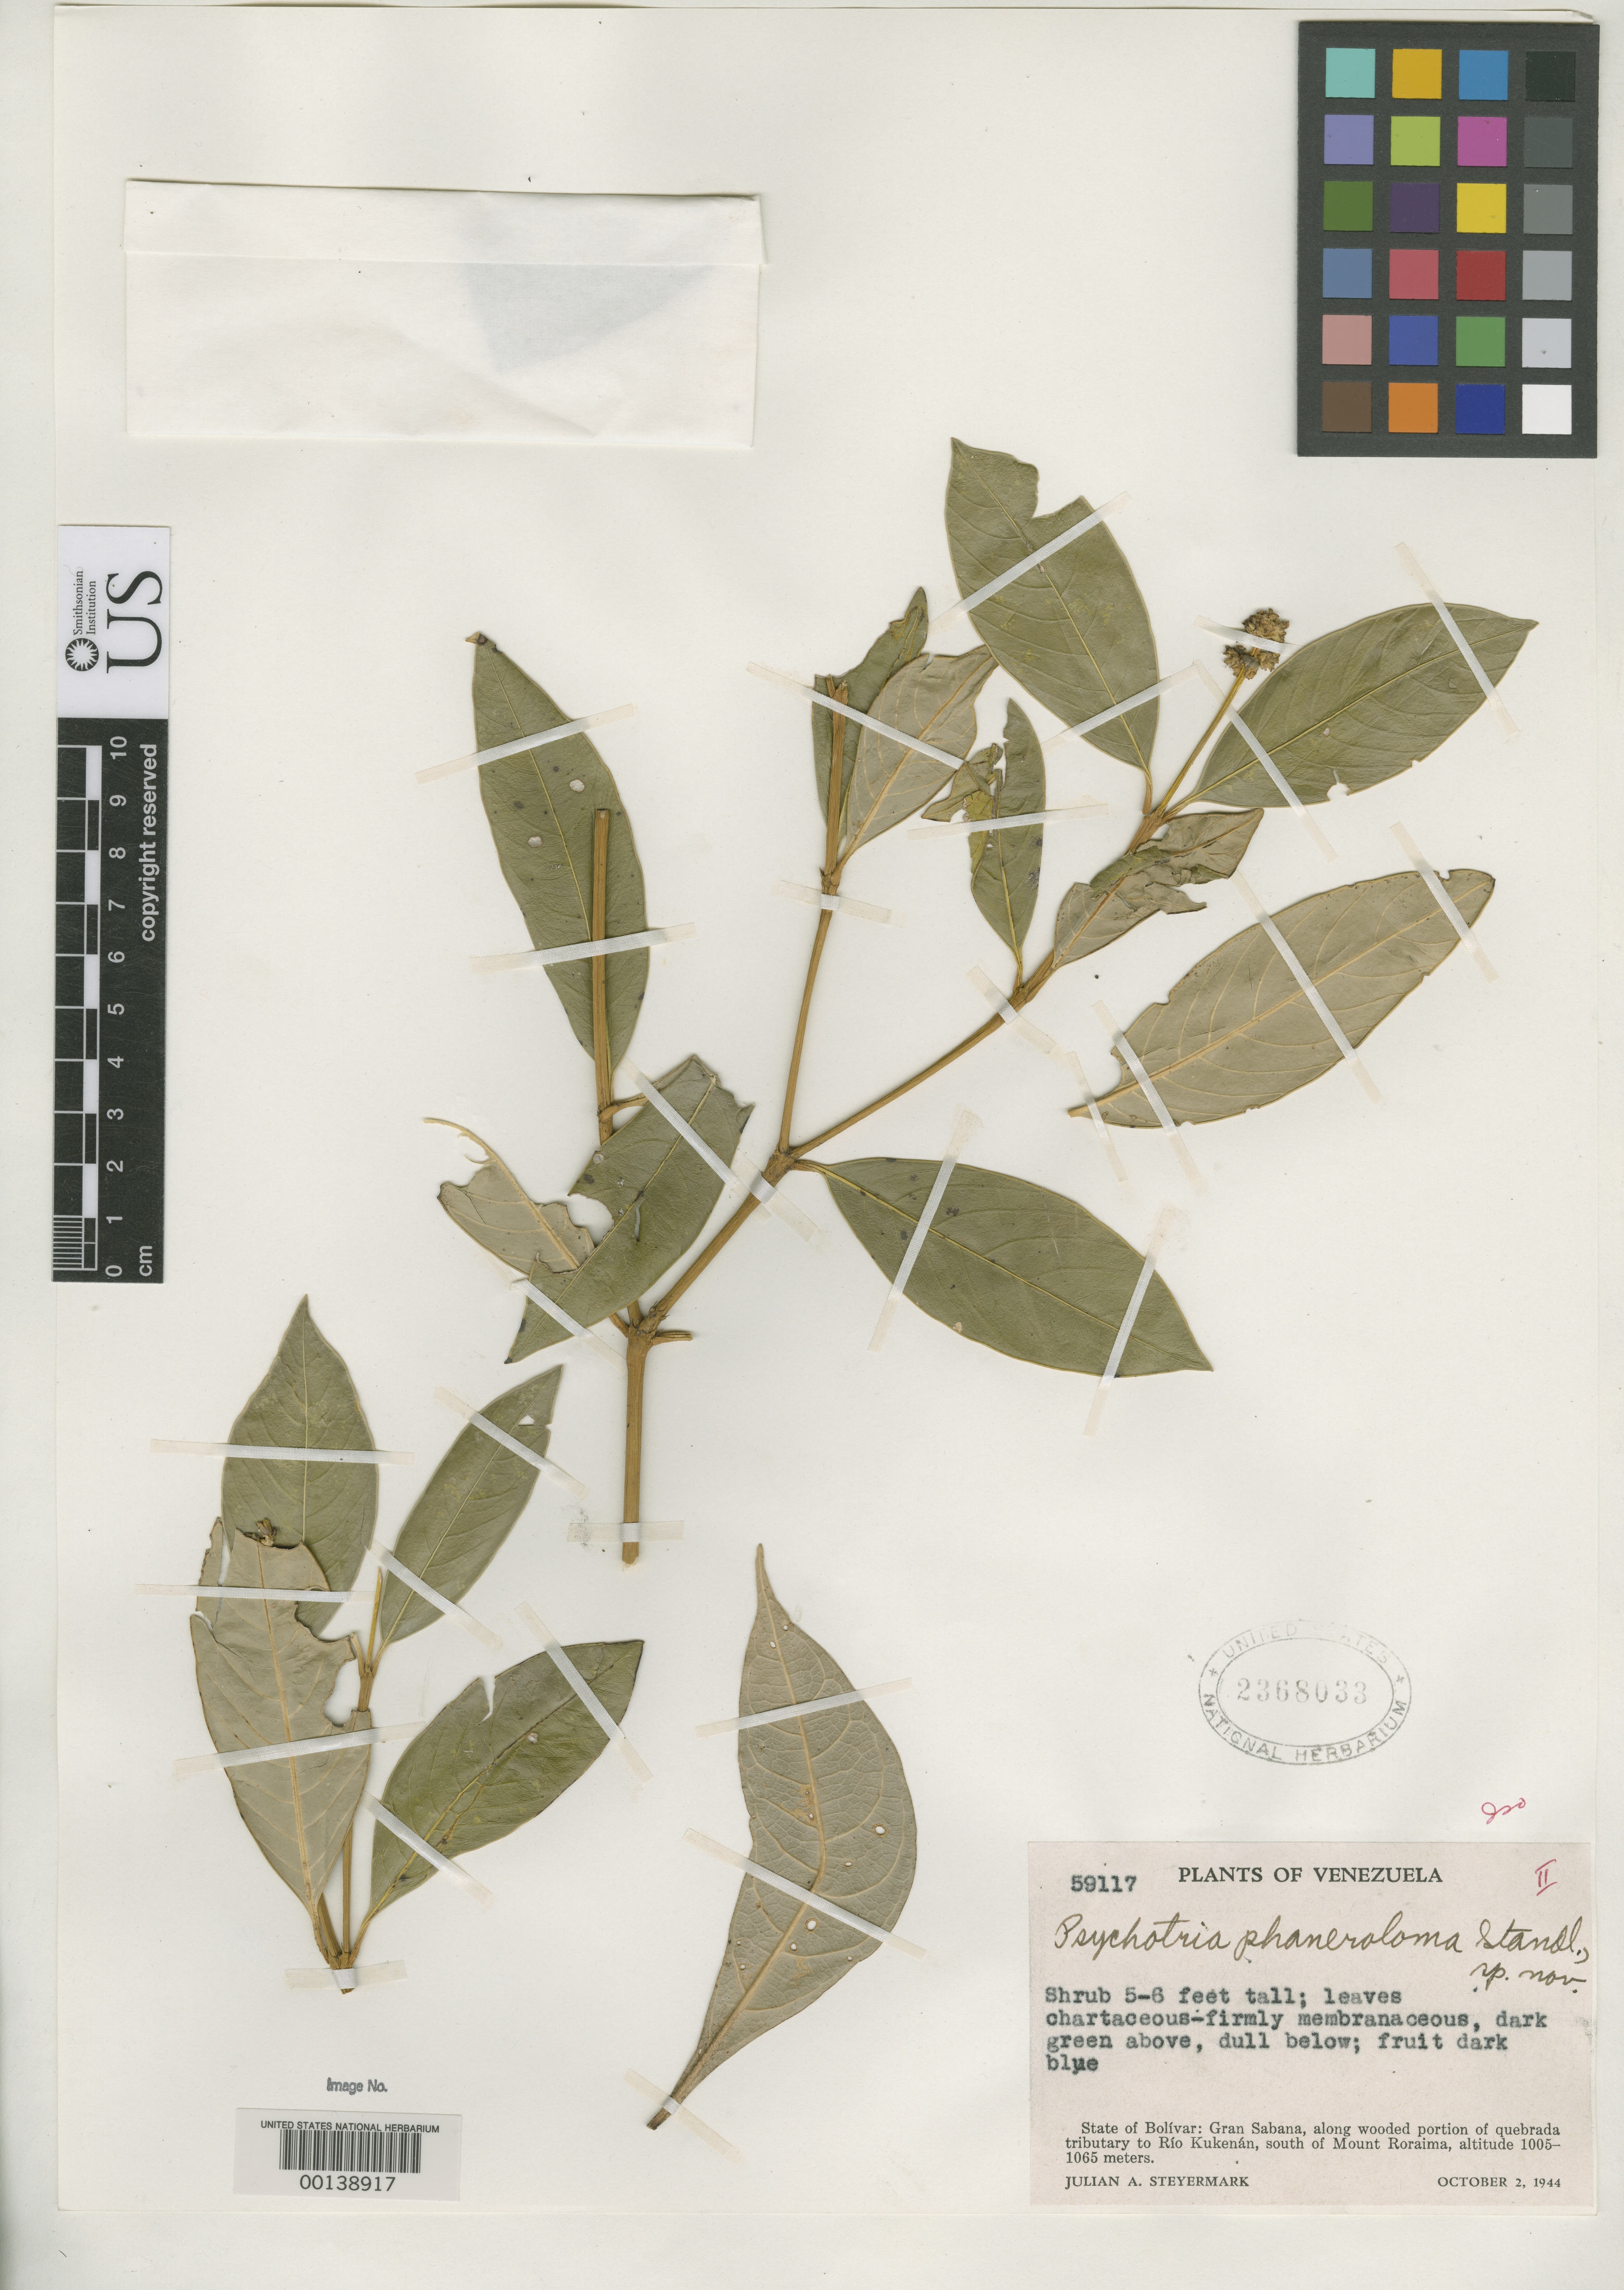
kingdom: Plantae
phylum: Tracheophyta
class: Magnoliopsida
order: Gentianales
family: Rubiaceae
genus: Psychotria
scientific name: Psychotria phaneroloma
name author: Standl. & Steyerm.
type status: Isotype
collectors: J. Steyermark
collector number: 59117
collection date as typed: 02 Oct 1944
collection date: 1944-10-02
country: Venezuela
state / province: Bolivar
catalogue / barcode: US 2368033